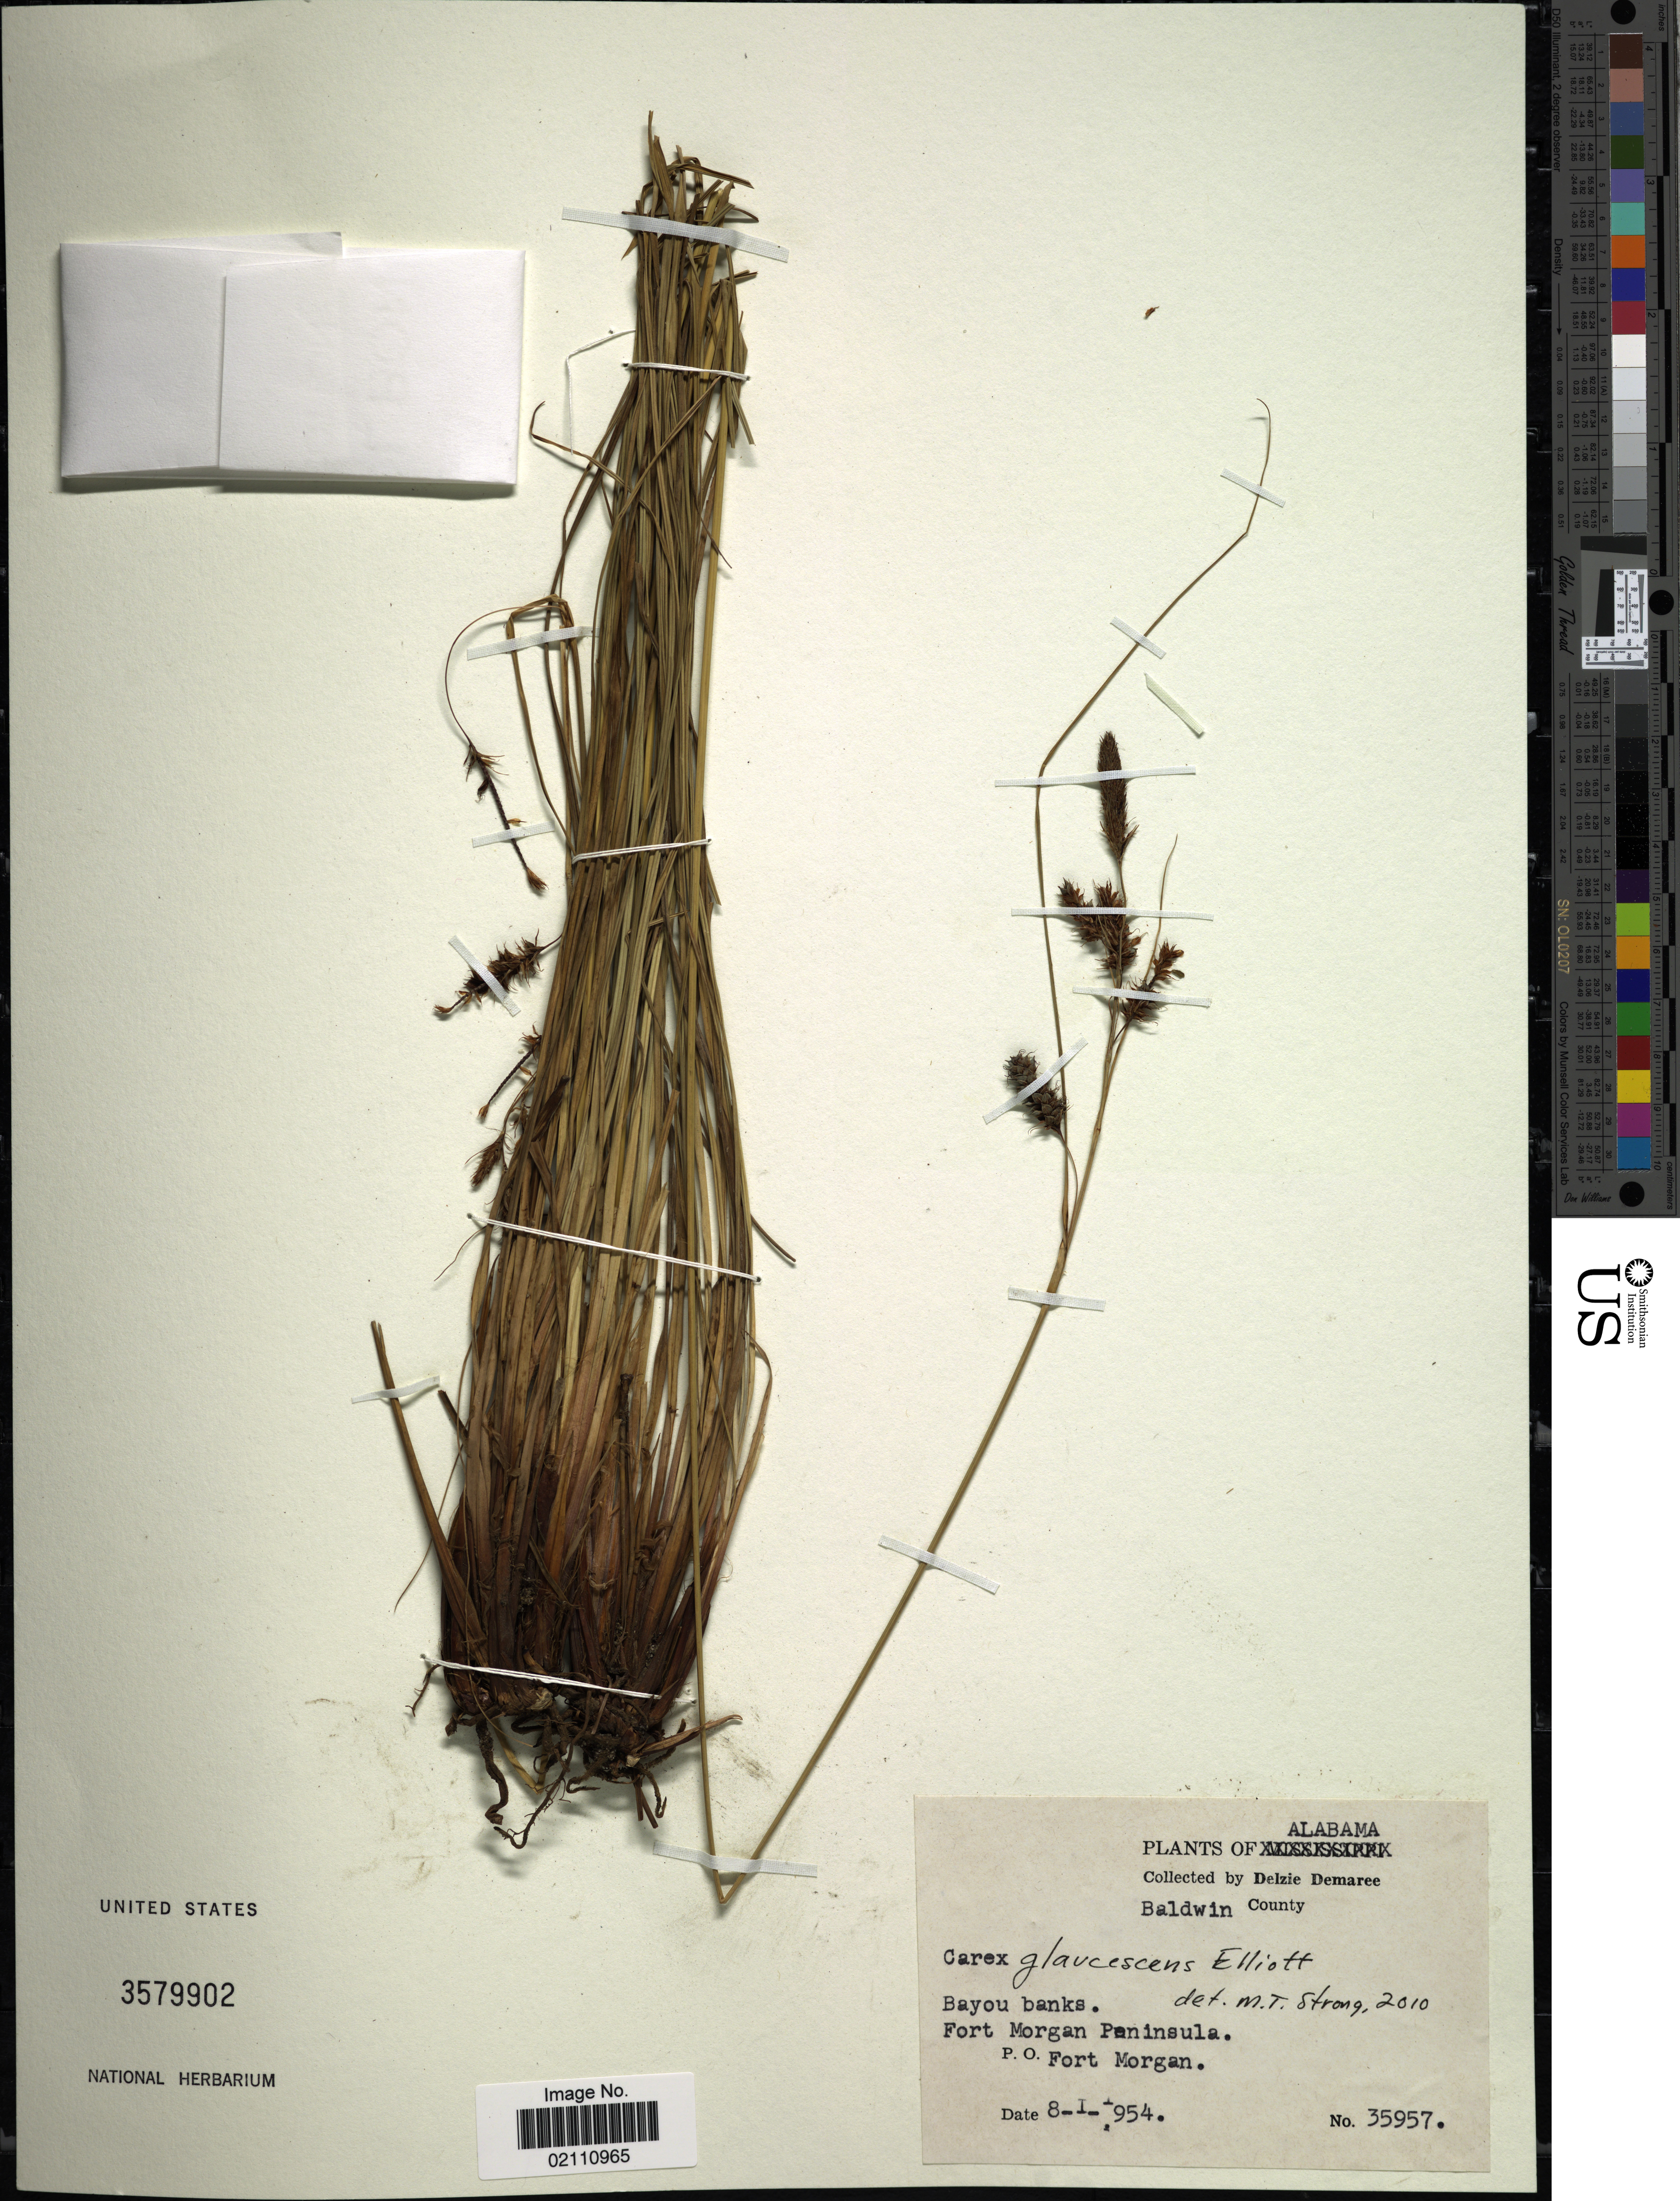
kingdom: Plantae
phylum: Tracheophyta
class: Liliopsida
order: Poales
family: Cyperaceae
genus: Carex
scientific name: Carex glaucescens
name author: Elliott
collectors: D. Demaree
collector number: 35957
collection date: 1954-08-01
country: United States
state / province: Alabama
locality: Baldwin County, Bayou banks, Fort Morgan Peninsula, P.O. Fort Morgan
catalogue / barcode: US 3579902